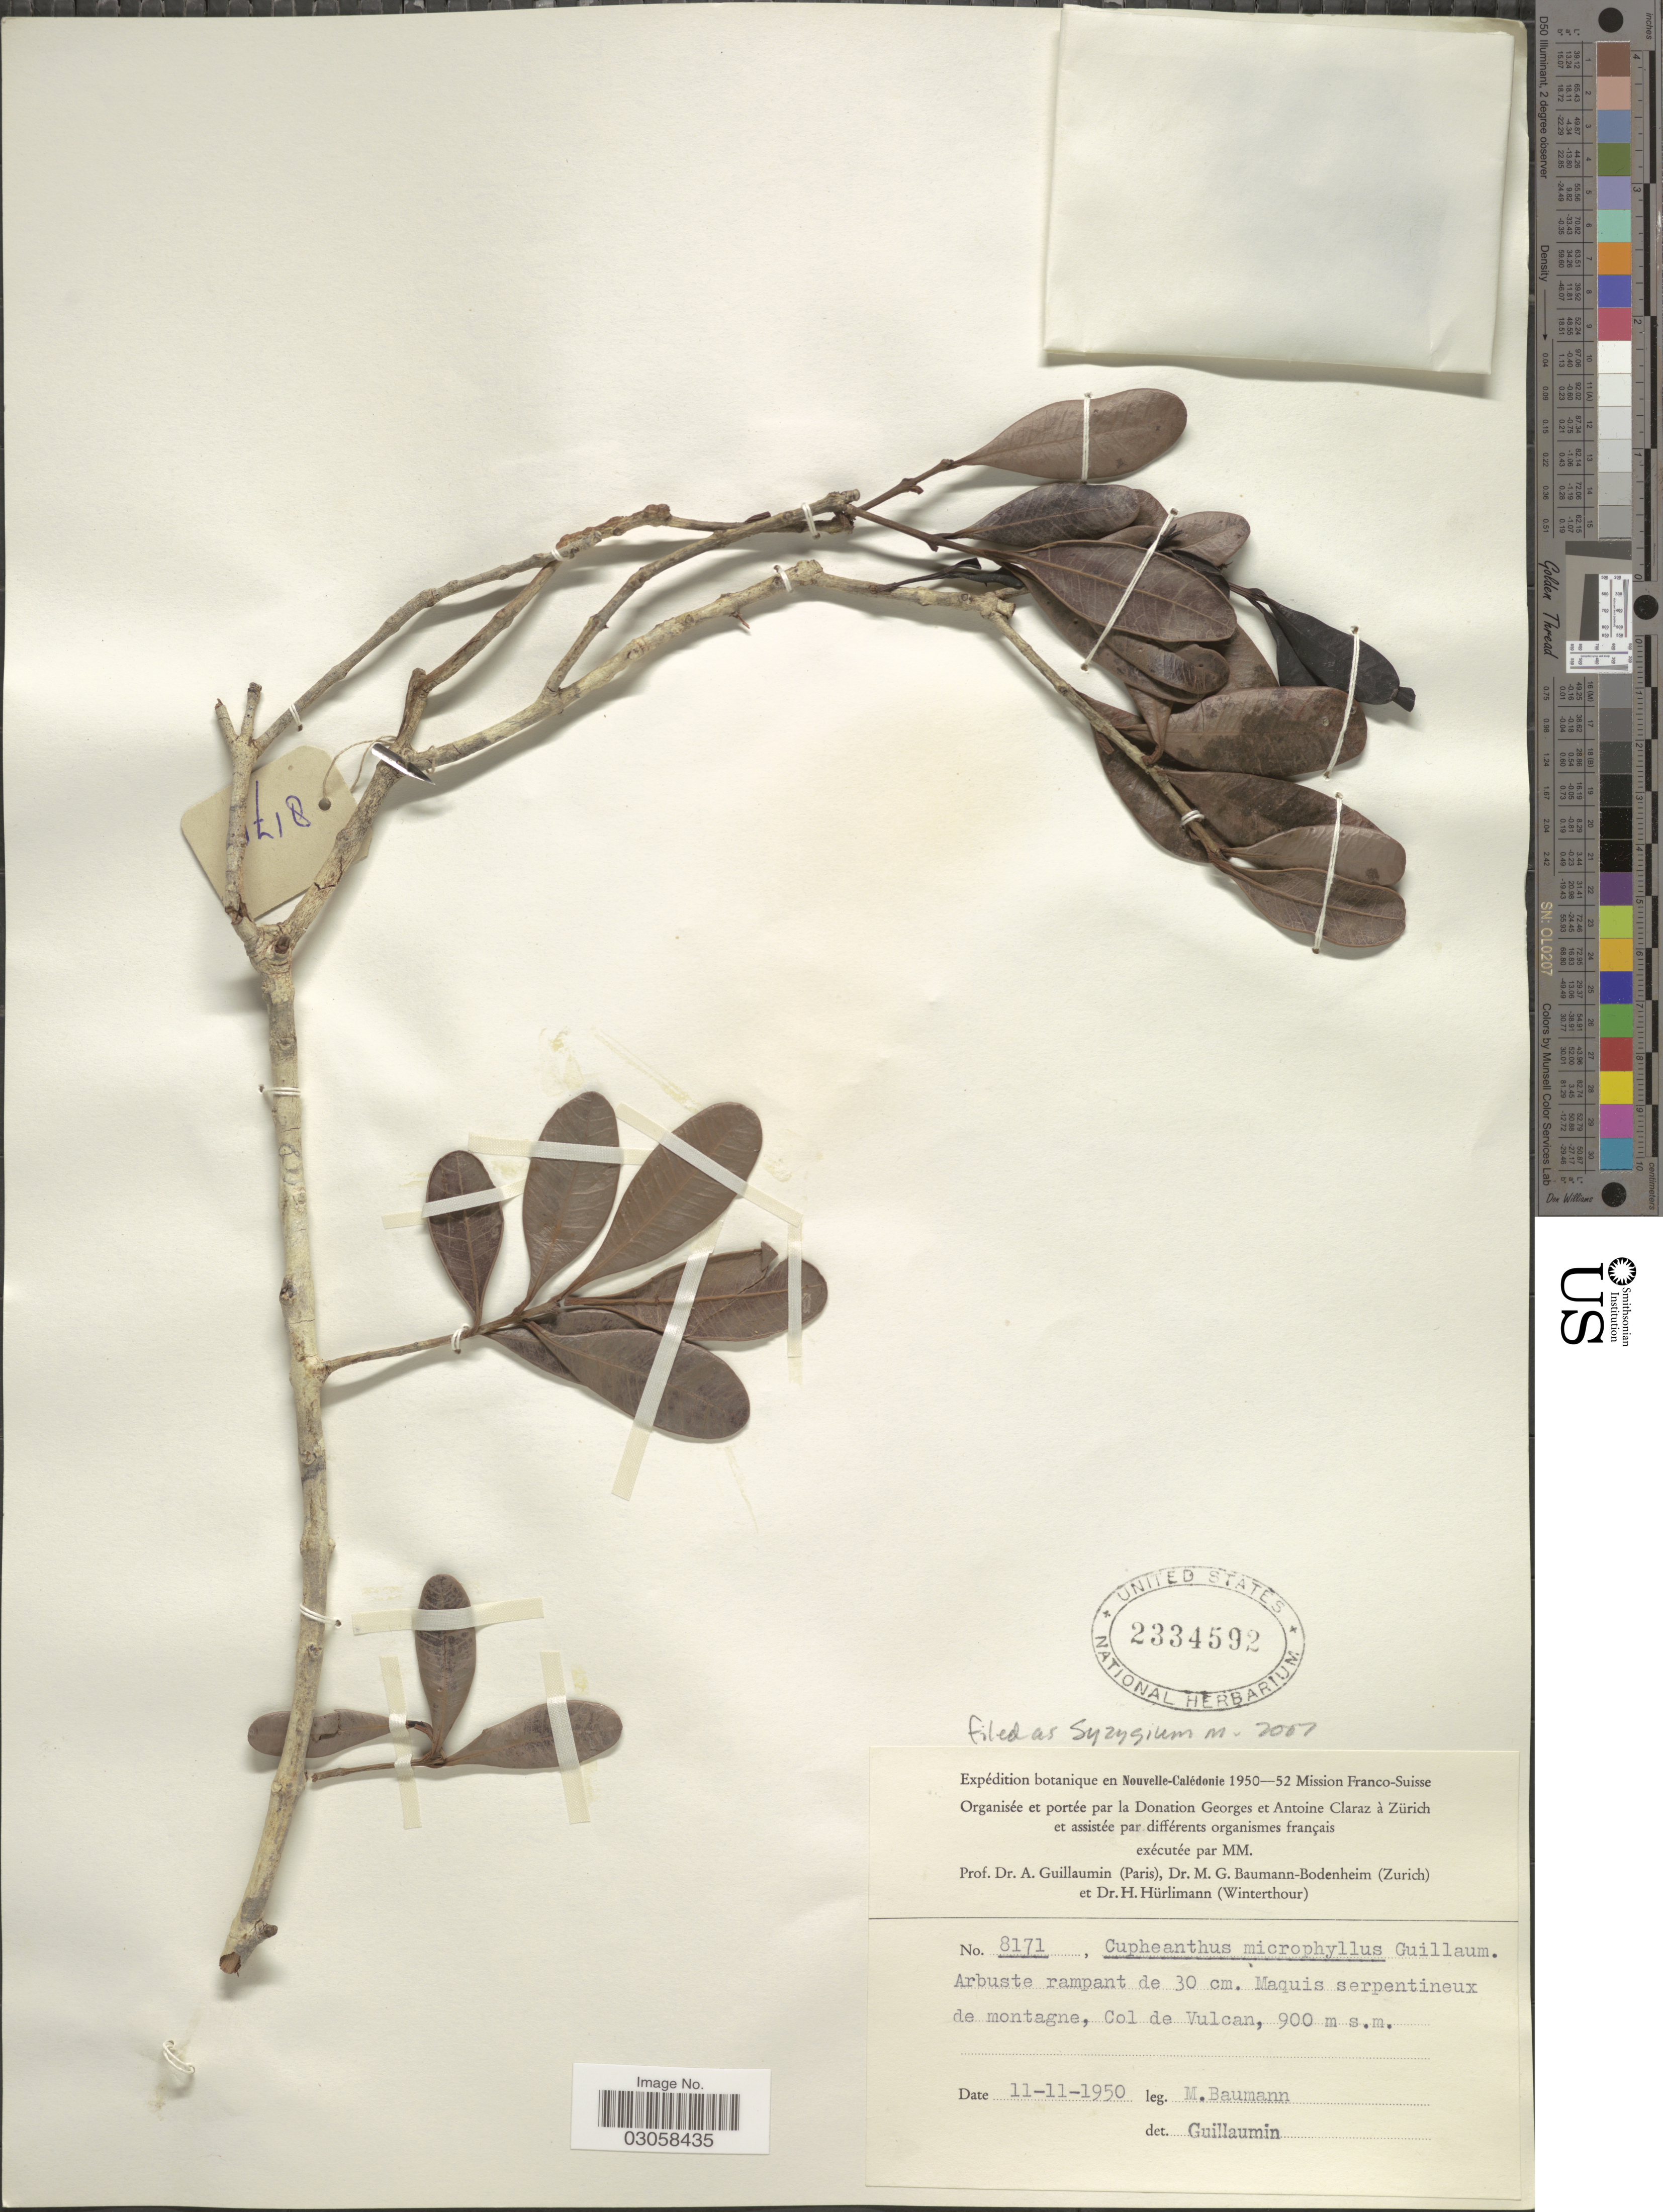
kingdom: Plantae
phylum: Tracheophyta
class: Magnoliopsida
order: Myrtales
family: Myrtaceae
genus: Syzygium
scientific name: Syzygium microphyllum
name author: (Bedd.) Gamble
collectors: M. G. Baumann-Bodenheim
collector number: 8171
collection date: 1950-11-11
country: New Caledonia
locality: Nouvelle-Calédonie. Maquis serpentineux de montagne, Col de Vulcan.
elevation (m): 900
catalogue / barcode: US 2334592